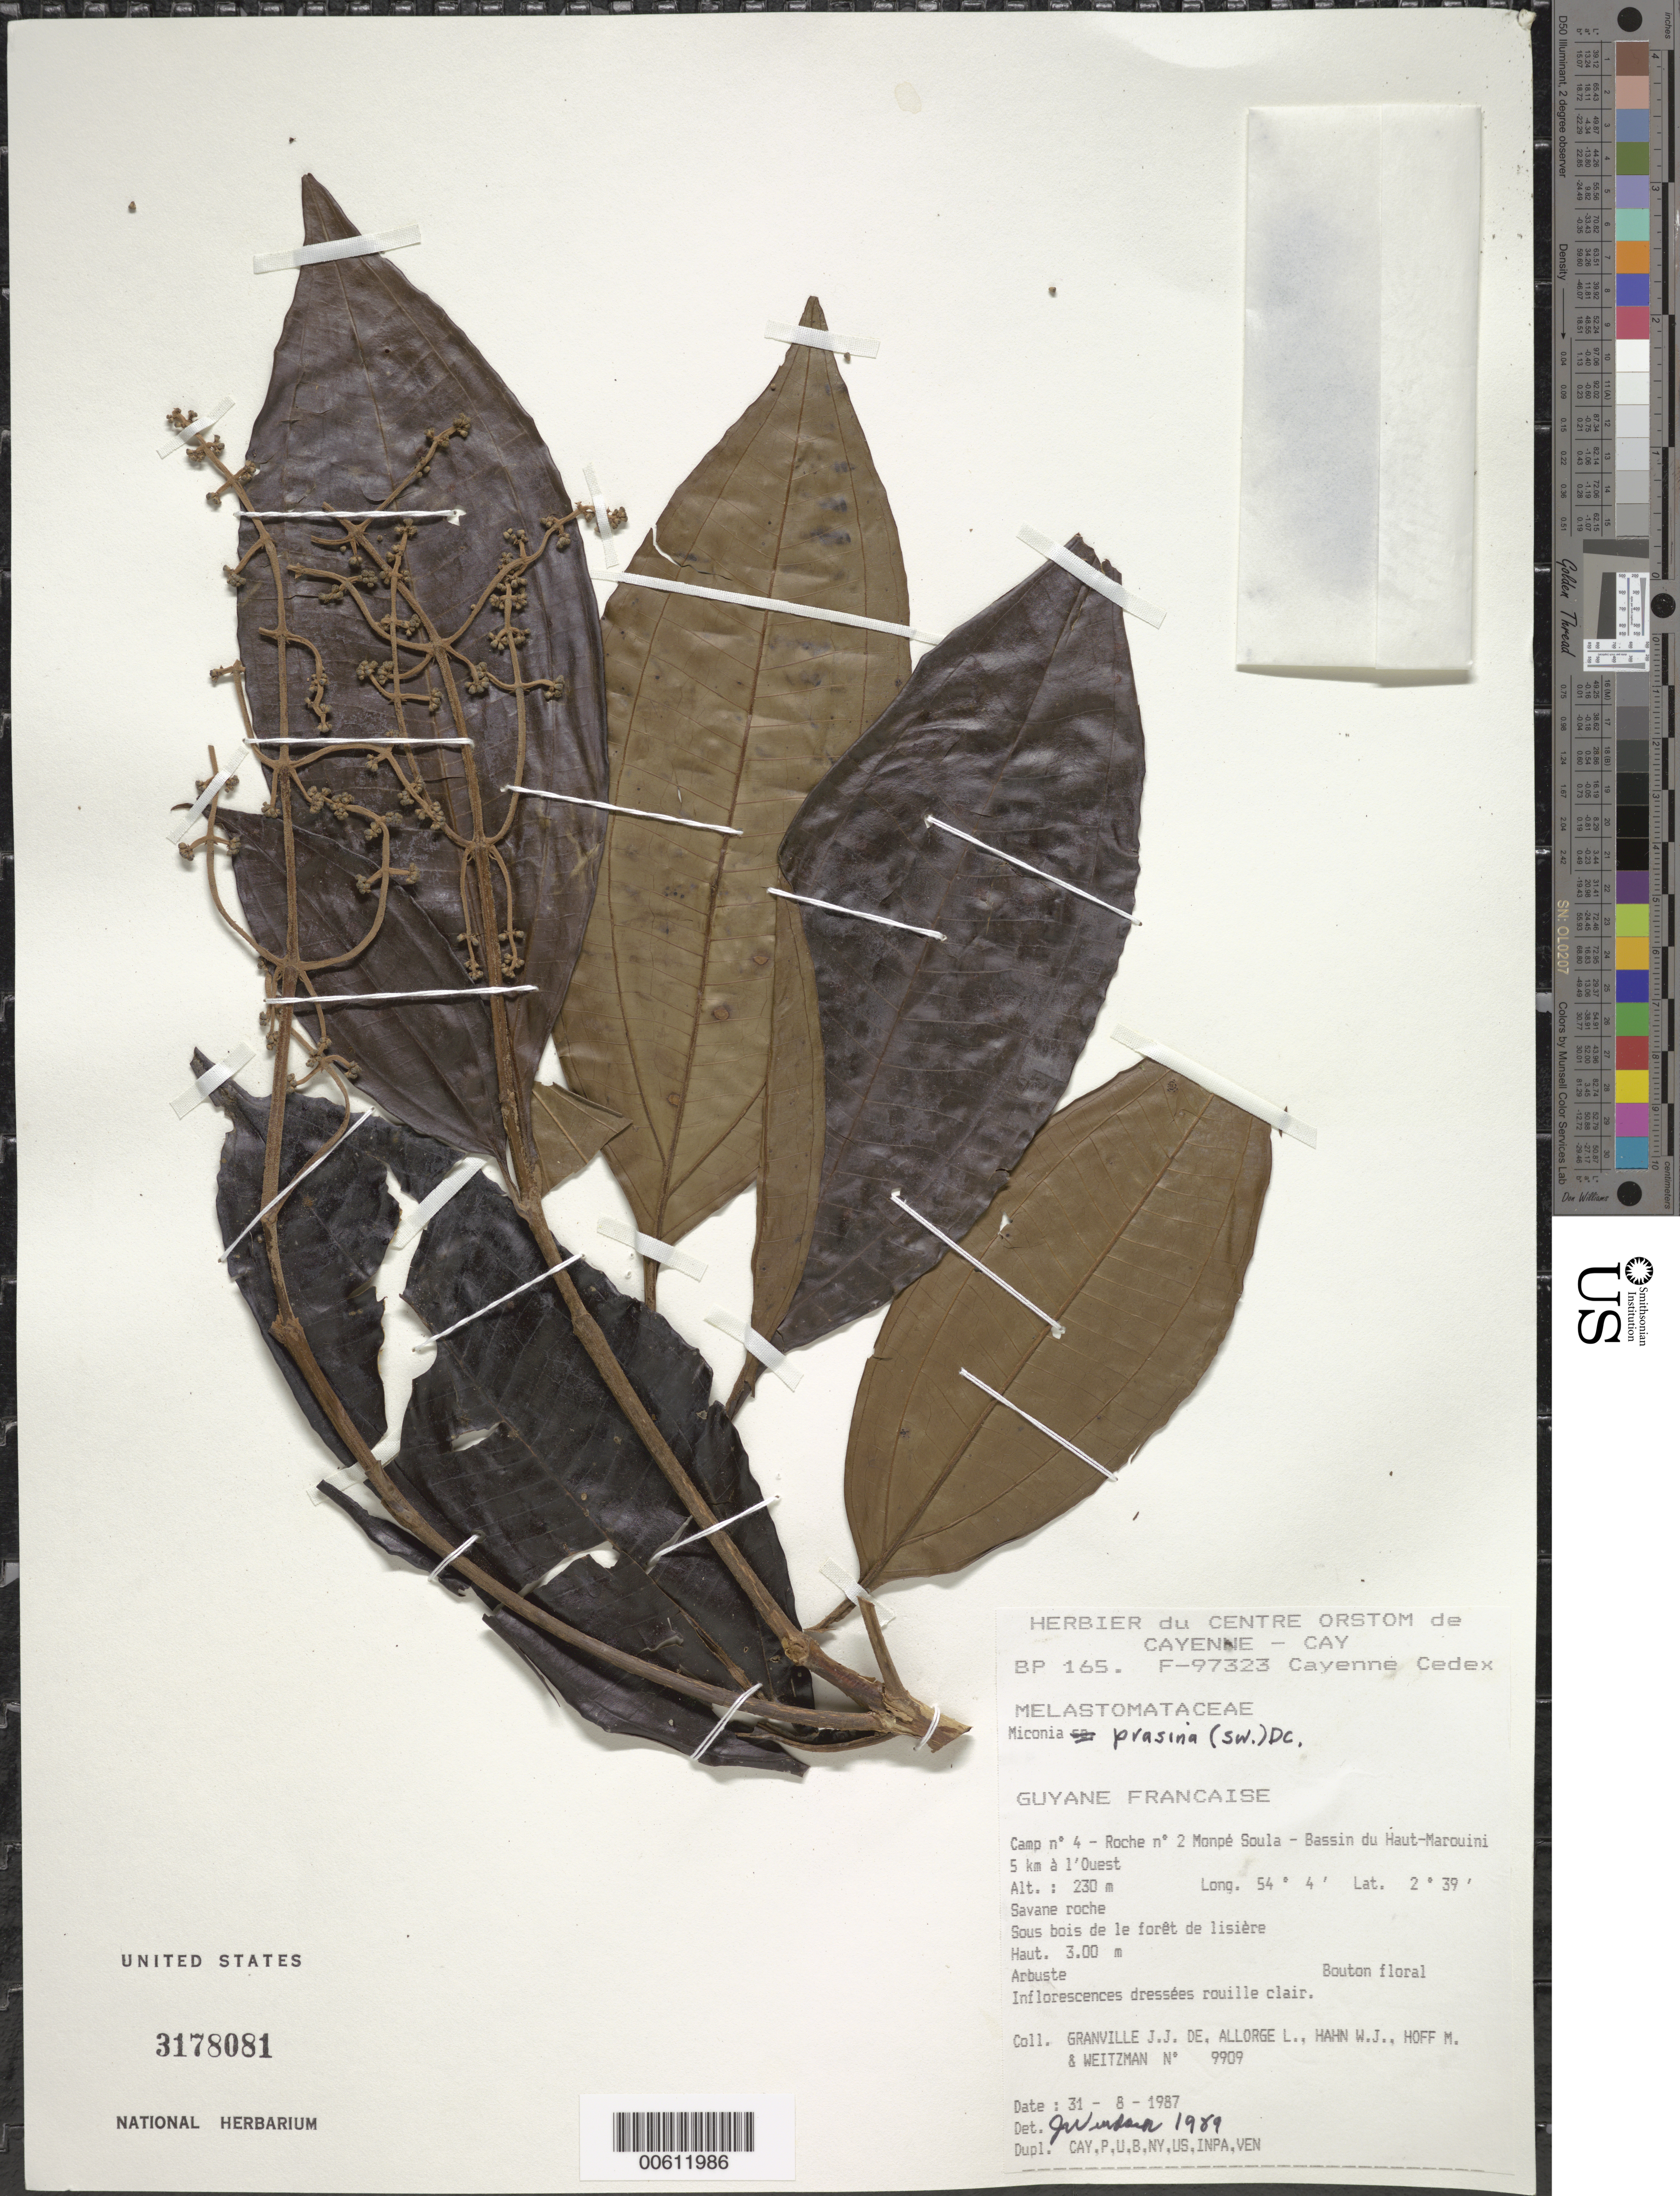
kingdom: Plantae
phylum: Tracheophyta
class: Magnoliopsida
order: Myrtales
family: Melastomataceae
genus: Miconia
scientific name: Miconia prasina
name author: (Sw.) DC.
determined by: Wurdack, John J., (US), US (UNITED STATES)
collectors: J.-J. de Granville, L. Allorge, W. J. Hahn, M. Hoff & A. L. Weitzman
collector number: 9909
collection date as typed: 31-Aug-87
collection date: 1987-08-31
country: French Guiana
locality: Monpé Soula, Camp #4, Bassin du Haut-Marouini, 5 km to W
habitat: Savane roche. Sous bois de le foret de lisiere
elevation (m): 230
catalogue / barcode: US 3178081